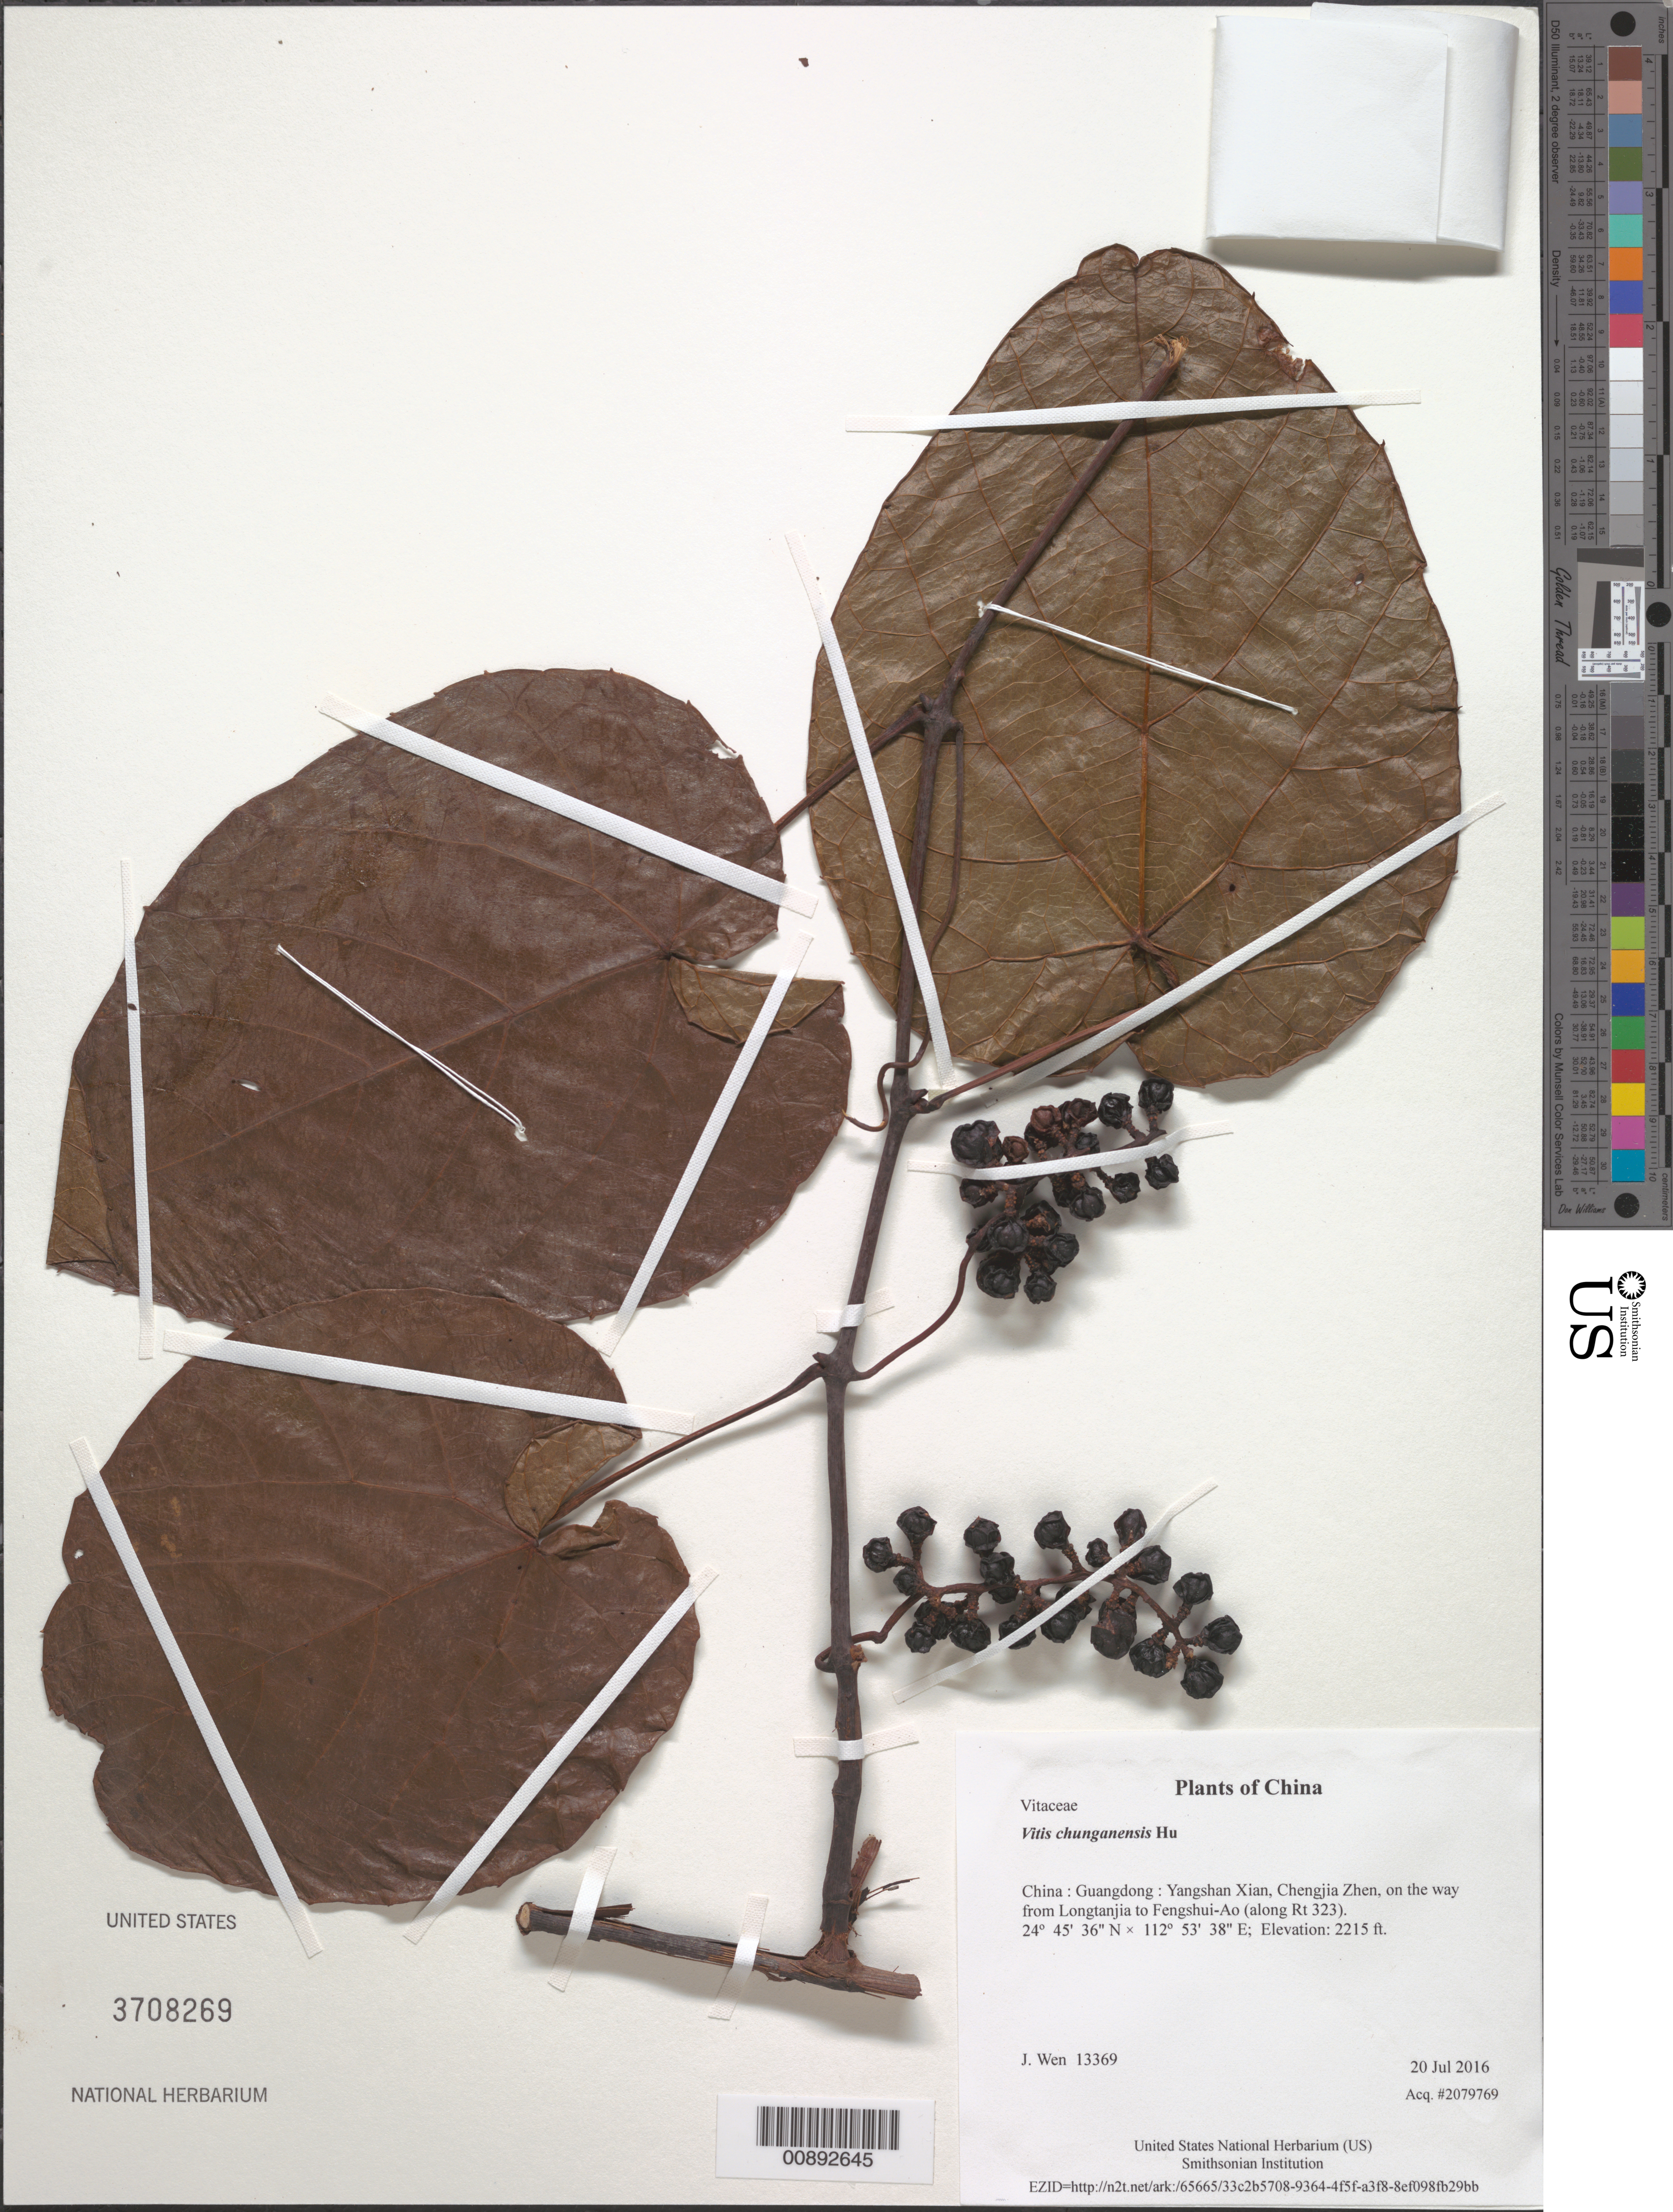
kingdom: Plantae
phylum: Tracheophyta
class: Magnoliopsida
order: Vitales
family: Vitaceae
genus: Vitis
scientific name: Vitis chunganensis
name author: Hu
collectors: J. Wen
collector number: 13369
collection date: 2016-07-20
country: China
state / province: Guangdong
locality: Yangshan Xian, Chengjia Zhen, on the way from Longtanjia to Fengshui-Ao (along Rt 323)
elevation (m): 675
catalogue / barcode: US 3708269